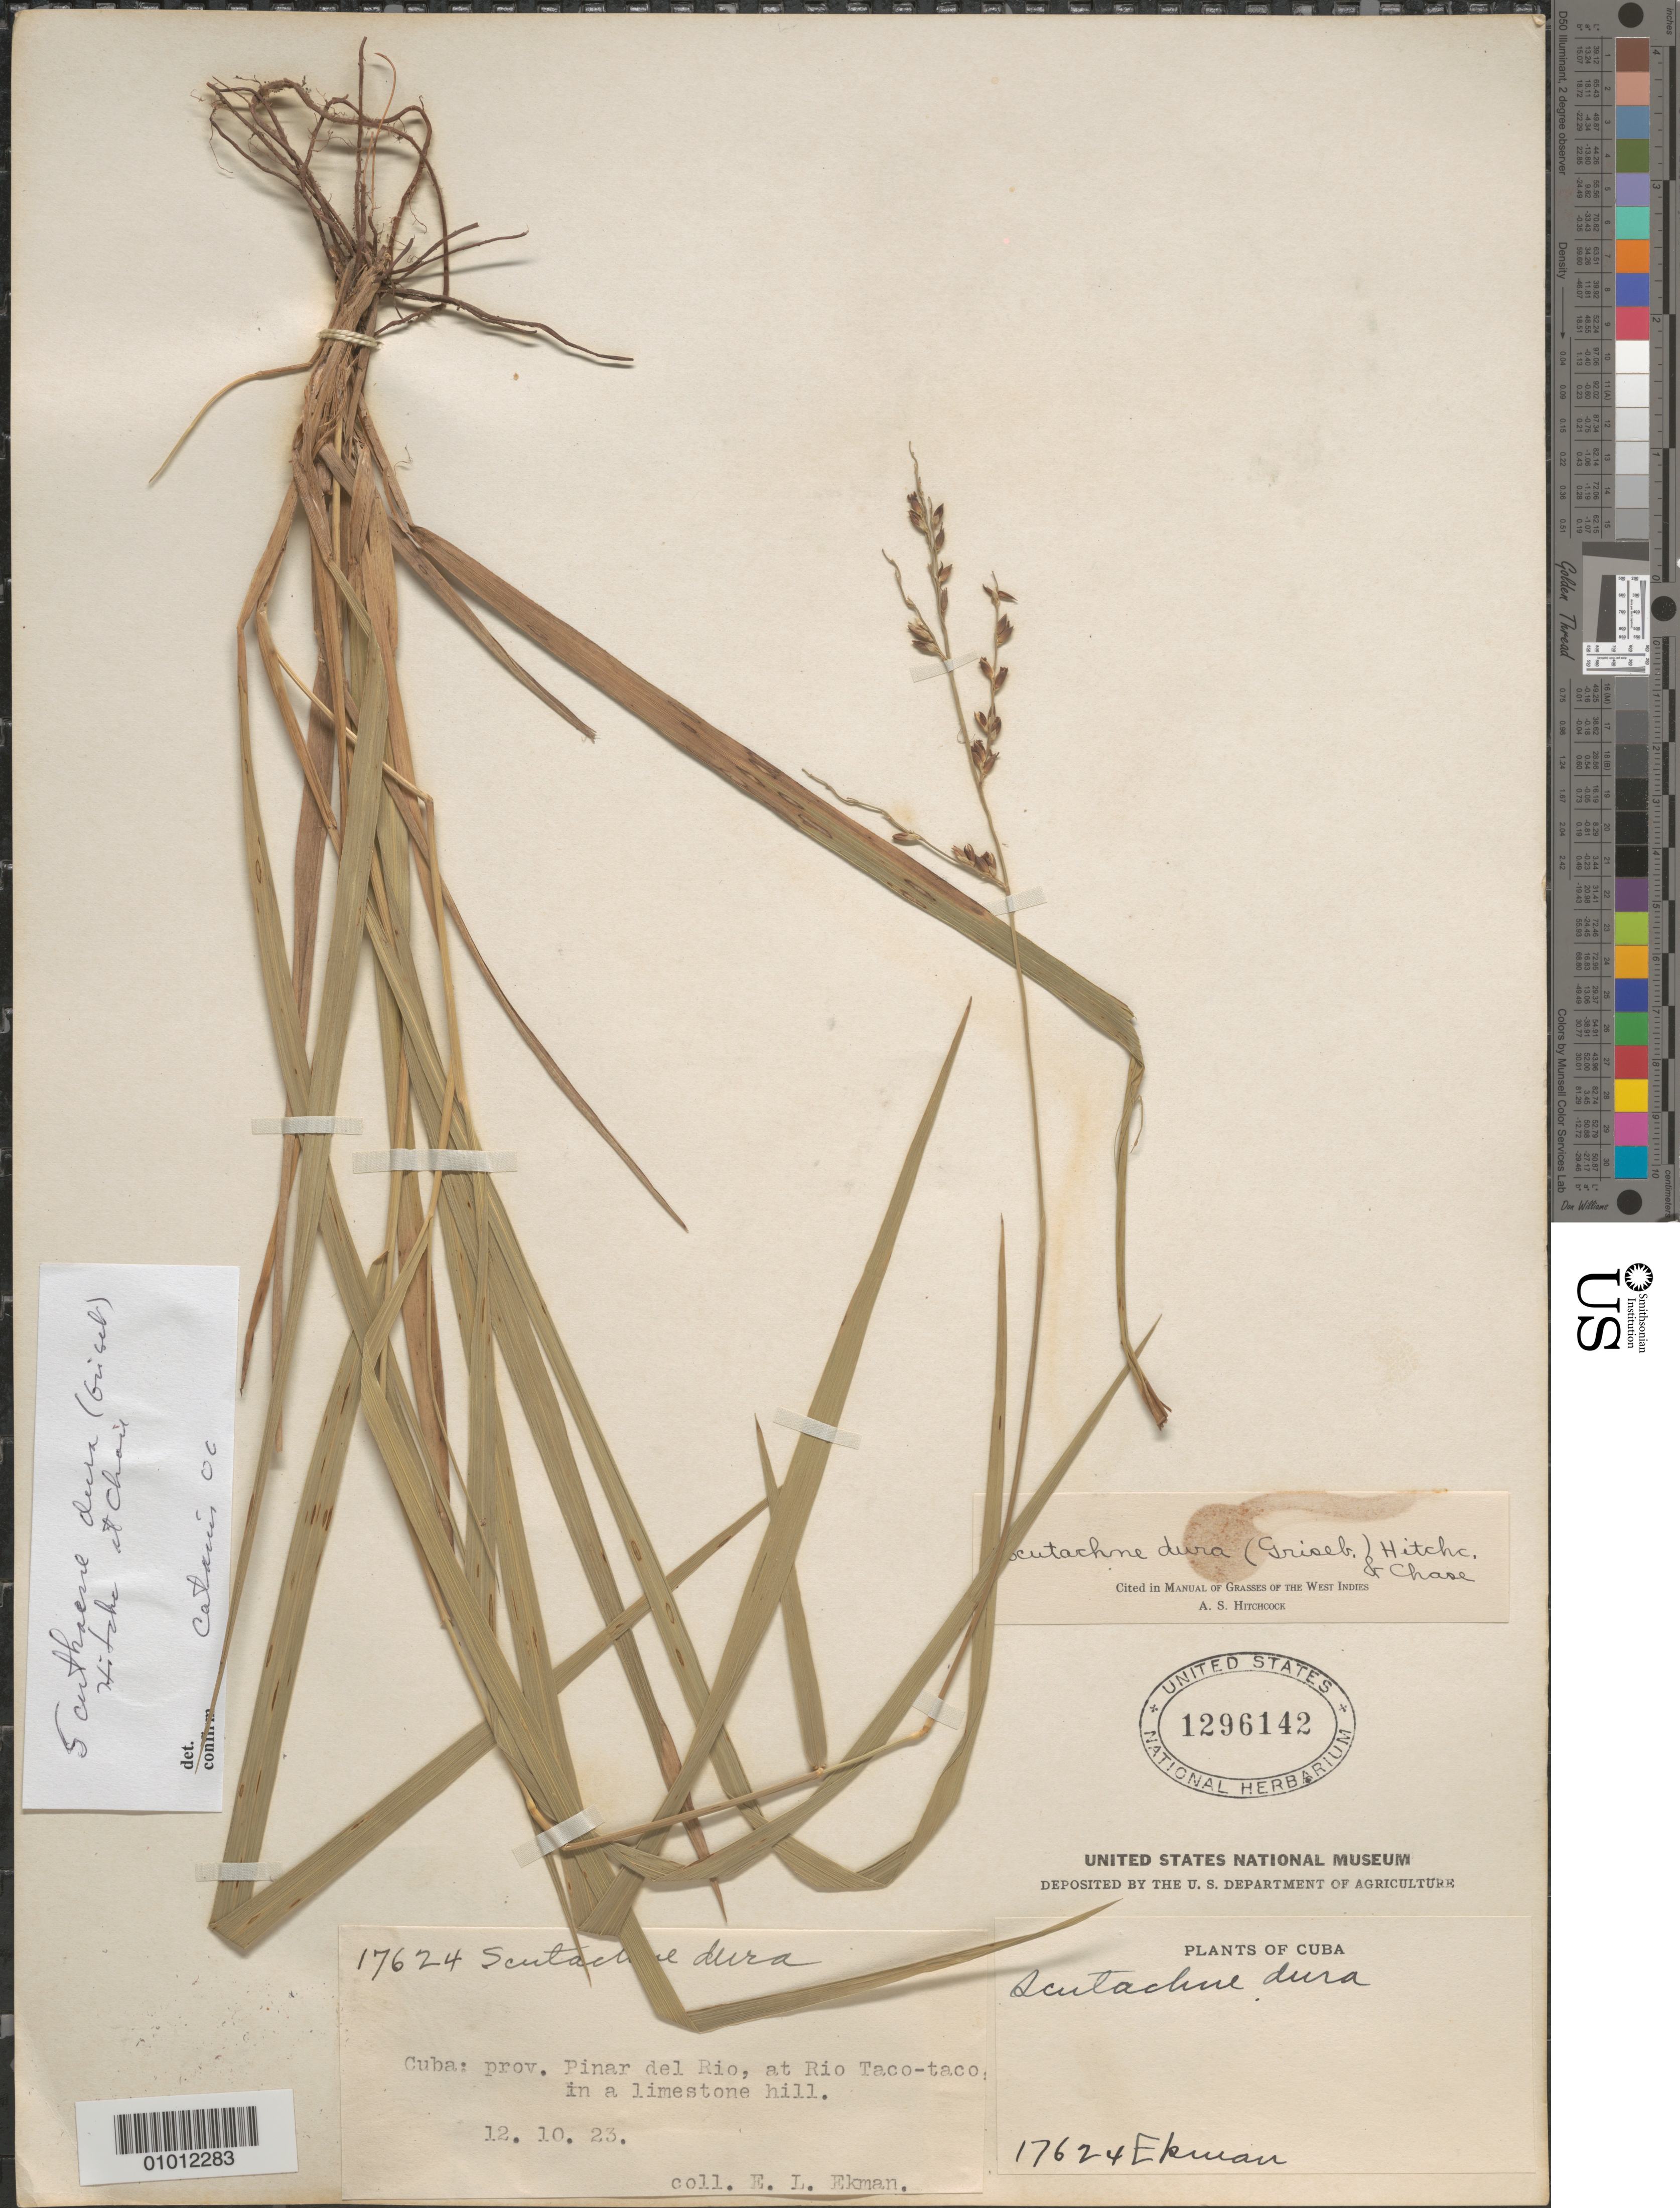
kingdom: Plantae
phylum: Tracheophyta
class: Liliopsida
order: Poales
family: Poaceae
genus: Scutachne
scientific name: Scutachne dura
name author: (Griseb.) Hitchc. & Chase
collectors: E. L. Ekman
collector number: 17624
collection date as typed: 12 Oct 1923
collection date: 1923-10-12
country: Cuba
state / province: Pinar del Rio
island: Cuba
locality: Rio Taco-Taco in a limestone hill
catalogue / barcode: US 296142